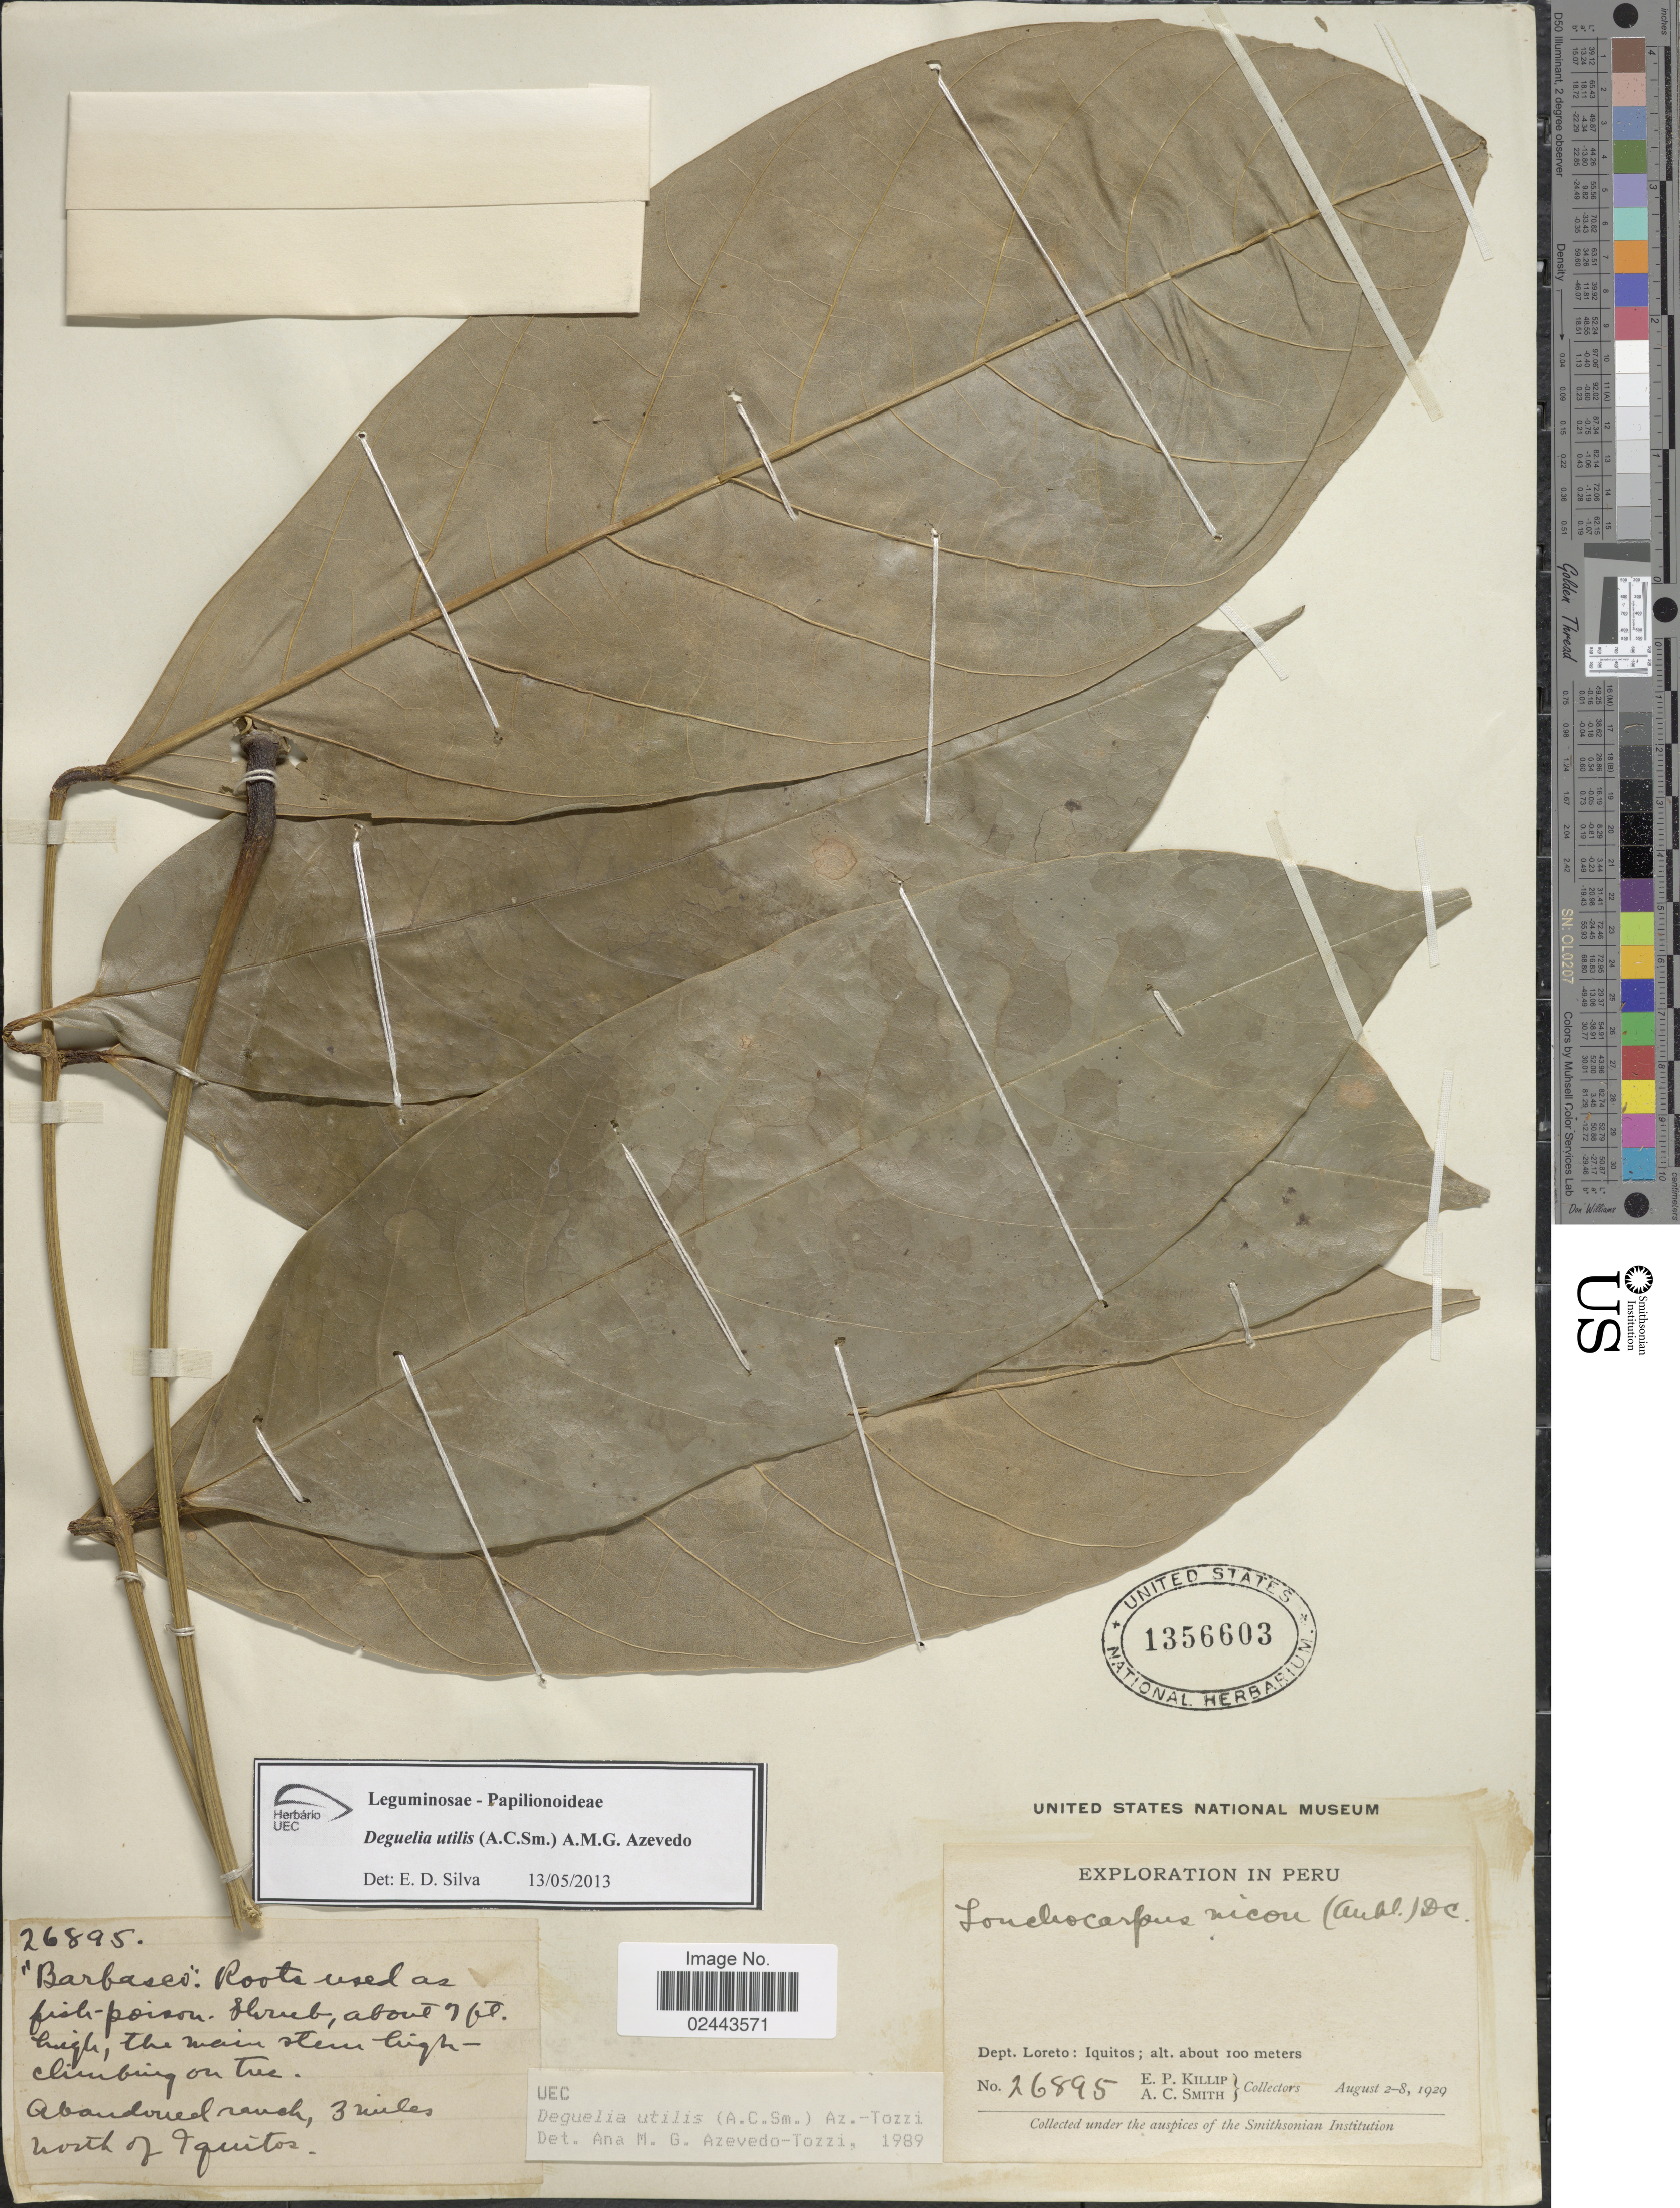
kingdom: Plantae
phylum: Tracheophyta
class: Magnoliopsida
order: Fabales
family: Fabaceae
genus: Deguelia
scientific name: Deguelia utilis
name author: (A.C. Sm.) A.M.G. Azevedo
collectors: E. P. Killip & A. C. Smith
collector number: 26895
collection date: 1929-08-02/1929-08-08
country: Peru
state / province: Loreto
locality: Iquitos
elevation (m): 100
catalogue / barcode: US 1356603